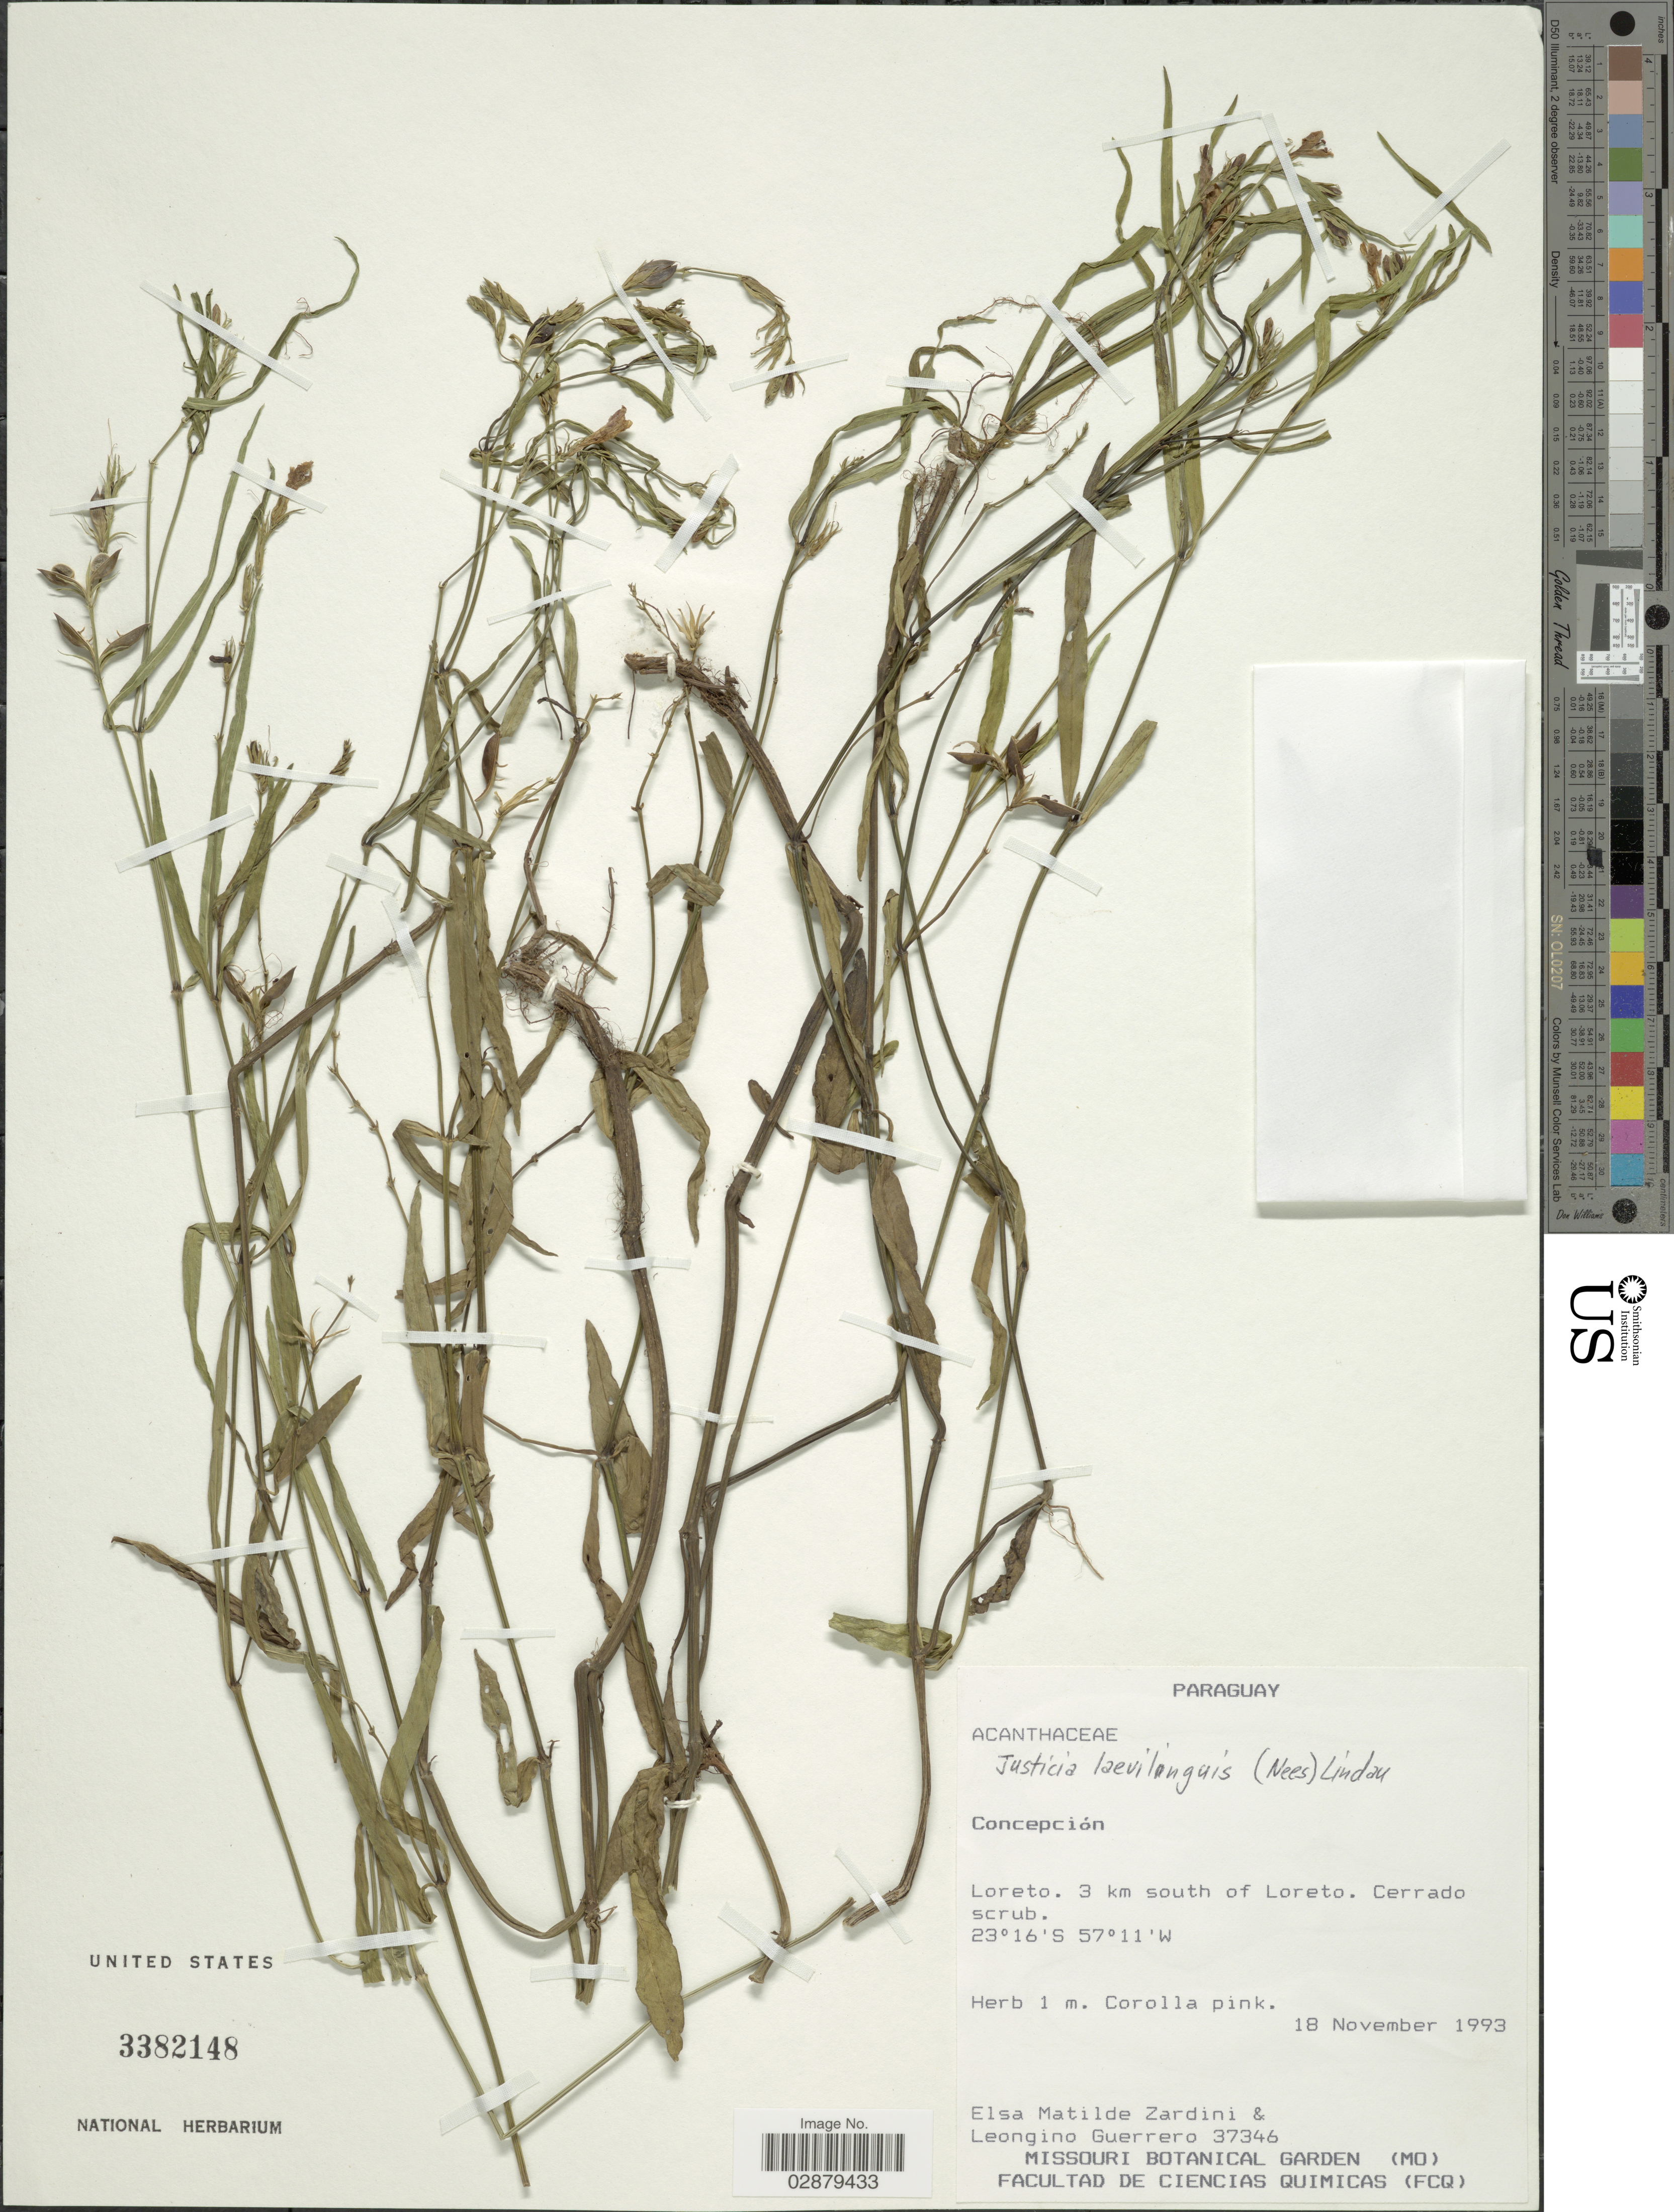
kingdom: Plantae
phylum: Tracheophyta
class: Magnoliopsida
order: Lamiales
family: Acanthaceae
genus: Justicia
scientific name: Justicia laevilinguis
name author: (Nees) Lindau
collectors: E. M. Zardini & L. Guerrero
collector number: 37346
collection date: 1993-11-18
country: Paraguay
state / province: Concepcion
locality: Loreto. 3 km south of Loreto. Cerrado scrub.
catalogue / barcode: US 3382148